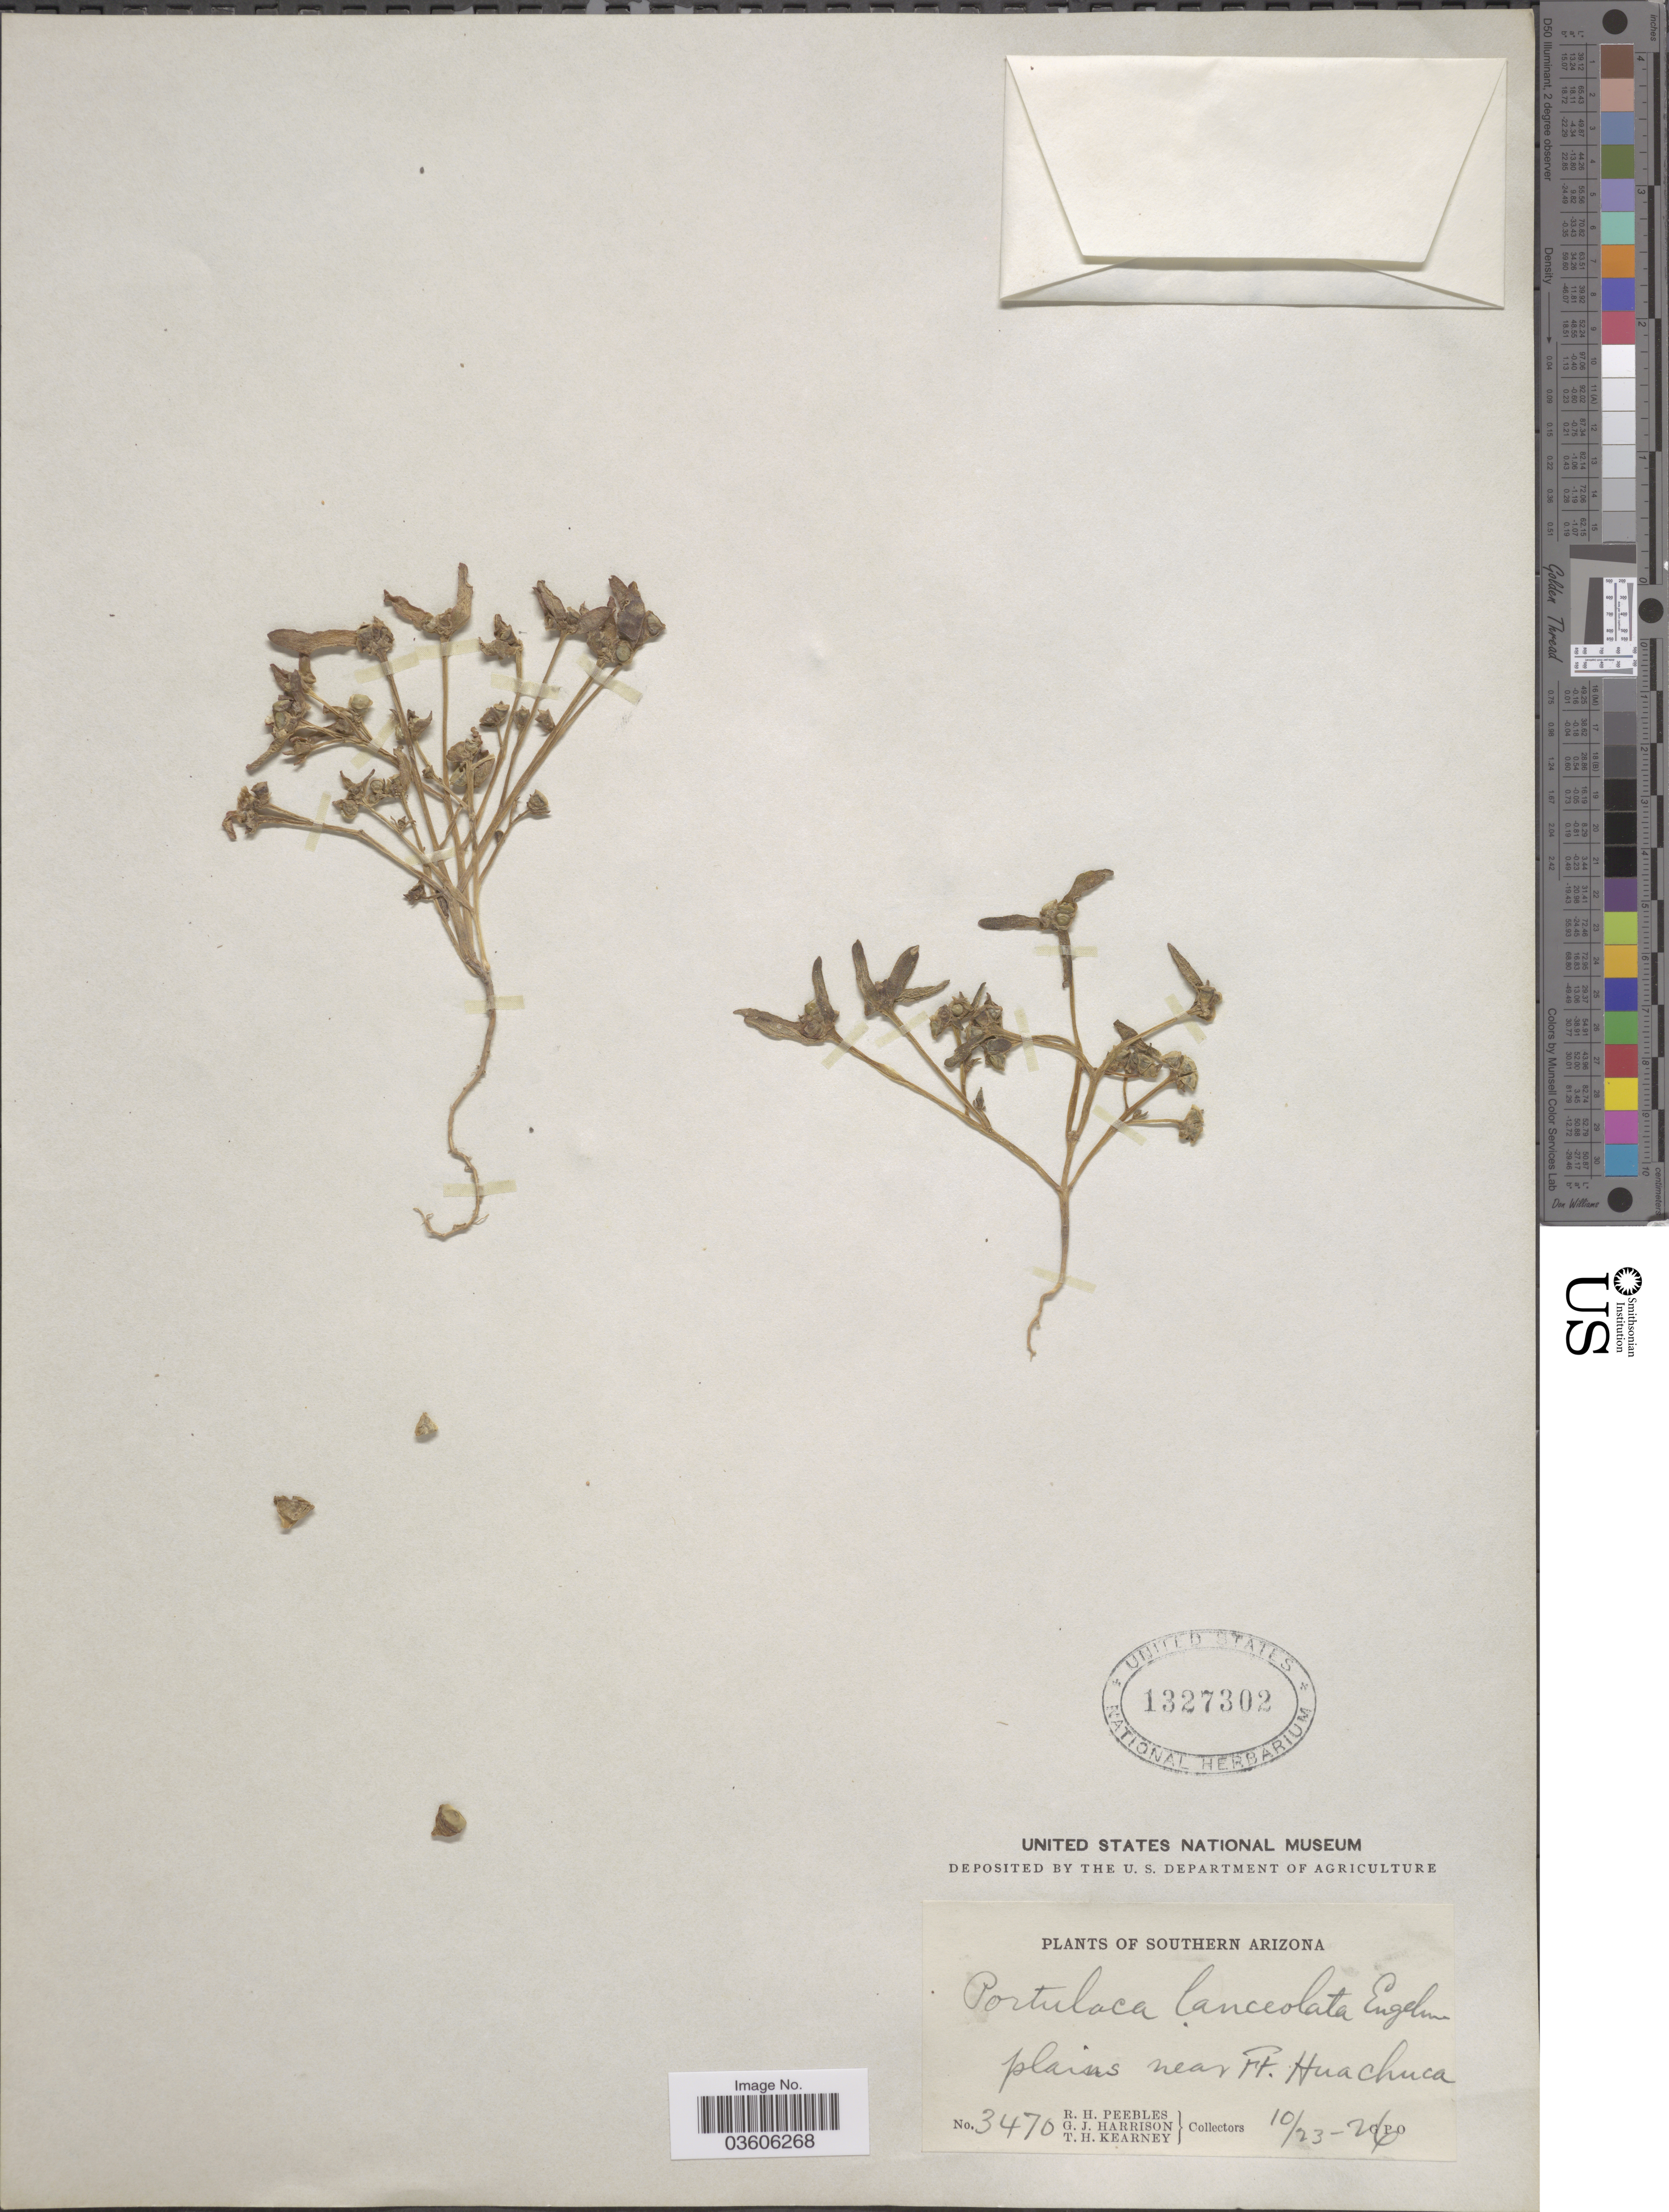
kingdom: Plantae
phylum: Tracheophyta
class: Magnoliopsida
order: Caryophyllales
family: Portulacaceae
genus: Portulaca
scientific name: Portulaca umbraticola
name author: Kunth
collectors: R. H. Peebles, G. J. Harrison & T. H. Kearney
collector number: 3470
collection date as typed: Transcribed d/m/y: 23/10/26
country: United States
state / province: Arizona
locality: Southern Arizona. Plains near Ft. Huachuca.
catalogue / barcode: US 1327302